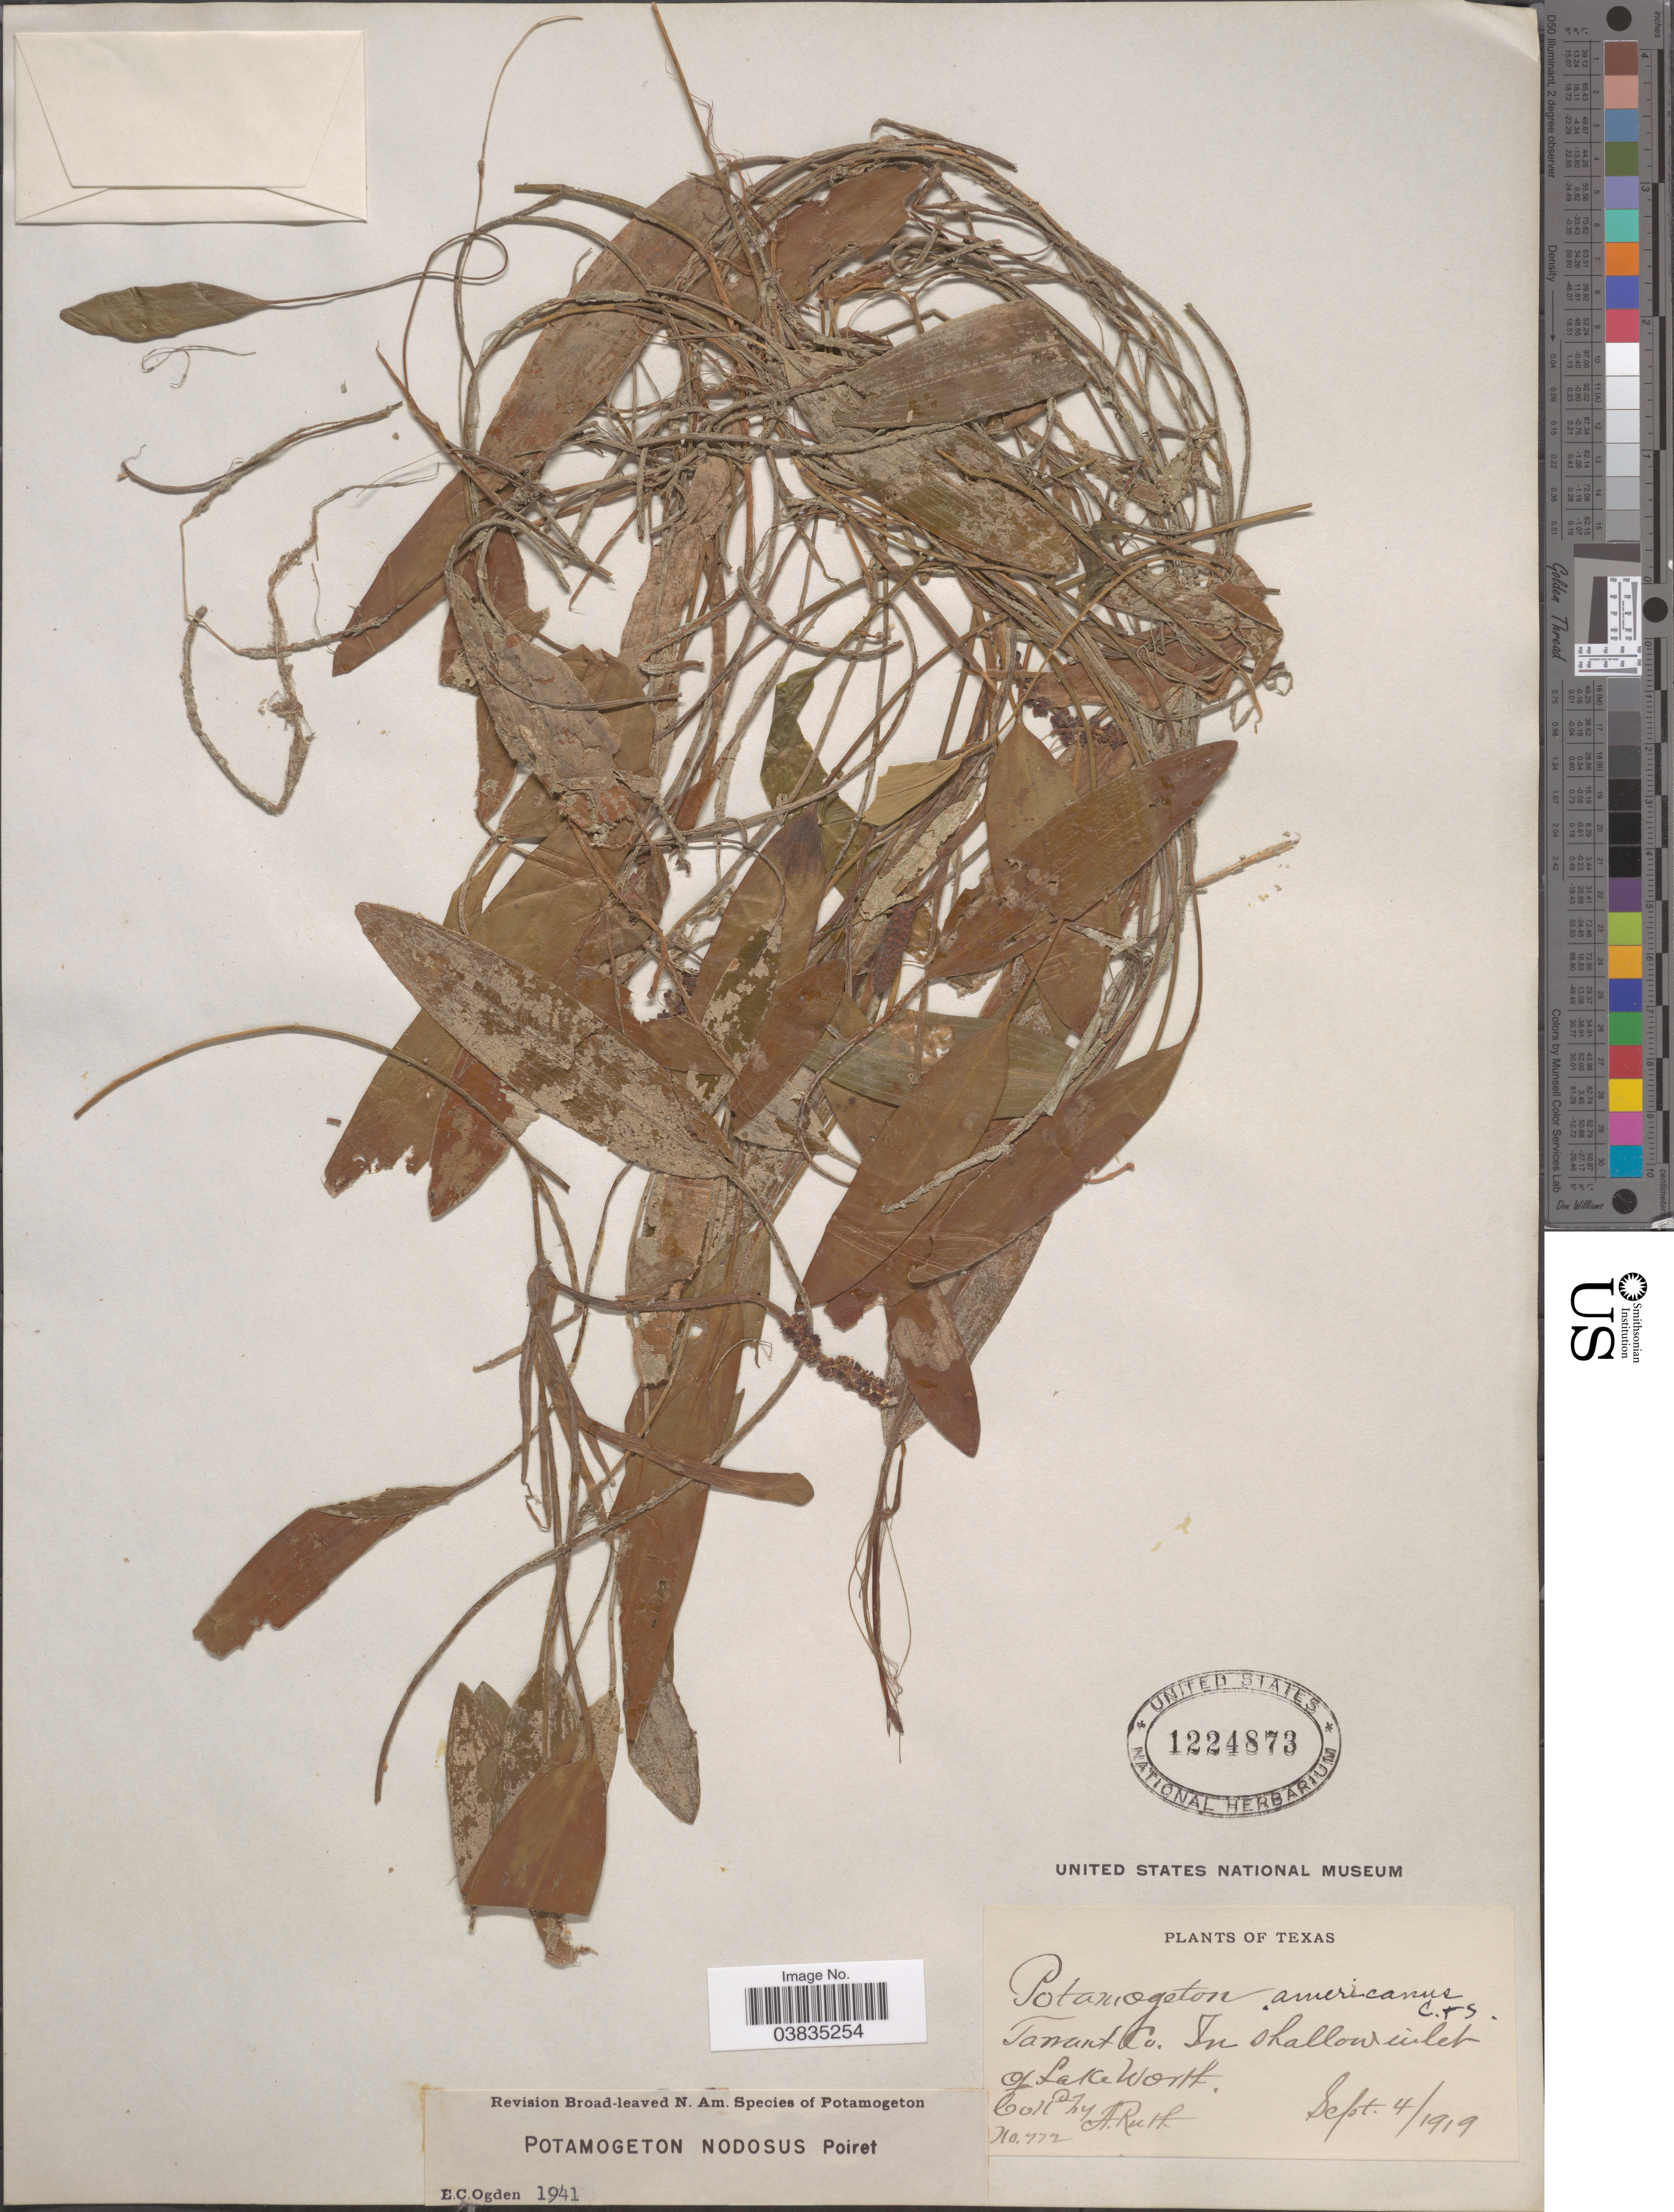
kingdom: Plantae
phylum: Tracheophyta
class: Liliopsida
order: Alismatales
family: Potamogetonaceae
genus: Potamogeton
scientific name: Potamogeton nodosus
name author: Poir.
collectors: A. Ruth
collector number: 772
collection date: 1919-09-04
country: United States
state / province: Texas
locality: Tarrant Co. Inlet of Lake Worth.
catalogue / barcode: US 1224873